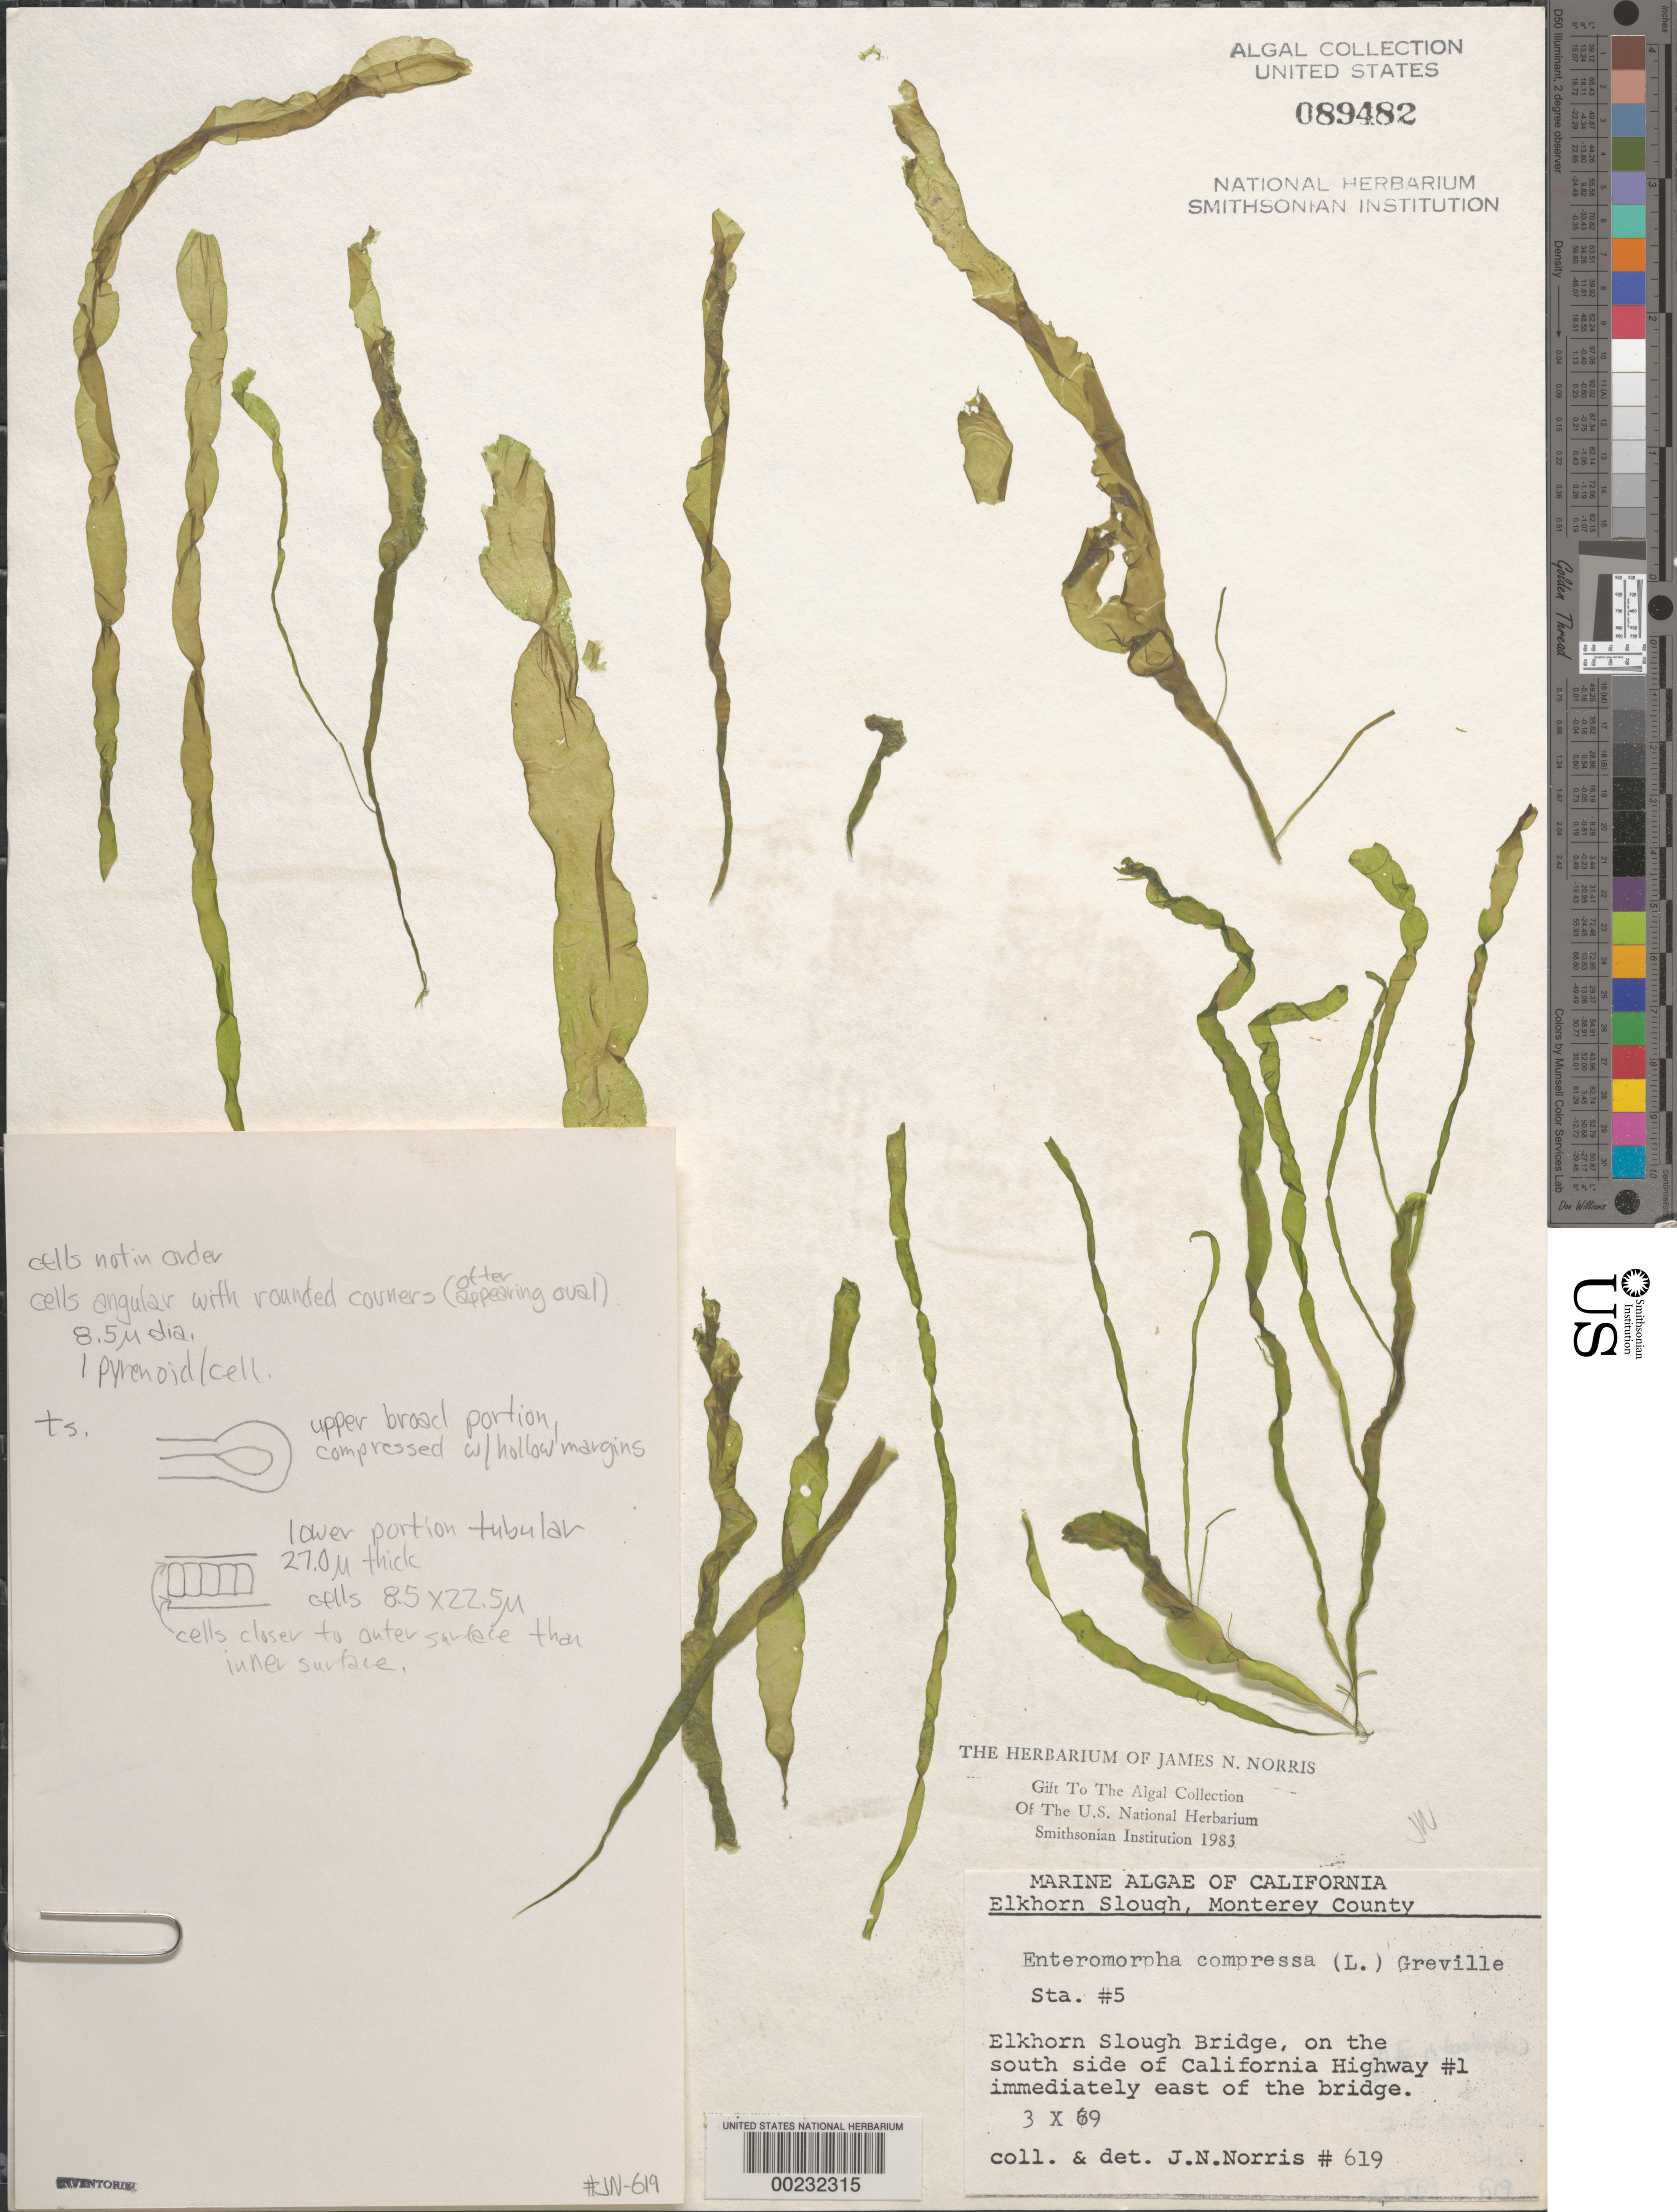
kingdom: Plantae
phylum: Chlorophyta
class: Ulvophyceae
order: Ulvales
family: Ulvaceae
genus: Ulva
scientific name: Ulva compressa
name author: L.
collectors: J. N. Norris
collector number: JN-619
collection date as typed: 03 Oct 1969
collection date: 1969-10-03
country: United States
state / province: California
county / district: Monterey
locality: Elkhorn Slough, Elkhorn Slough Bridge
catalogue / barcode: US 89482